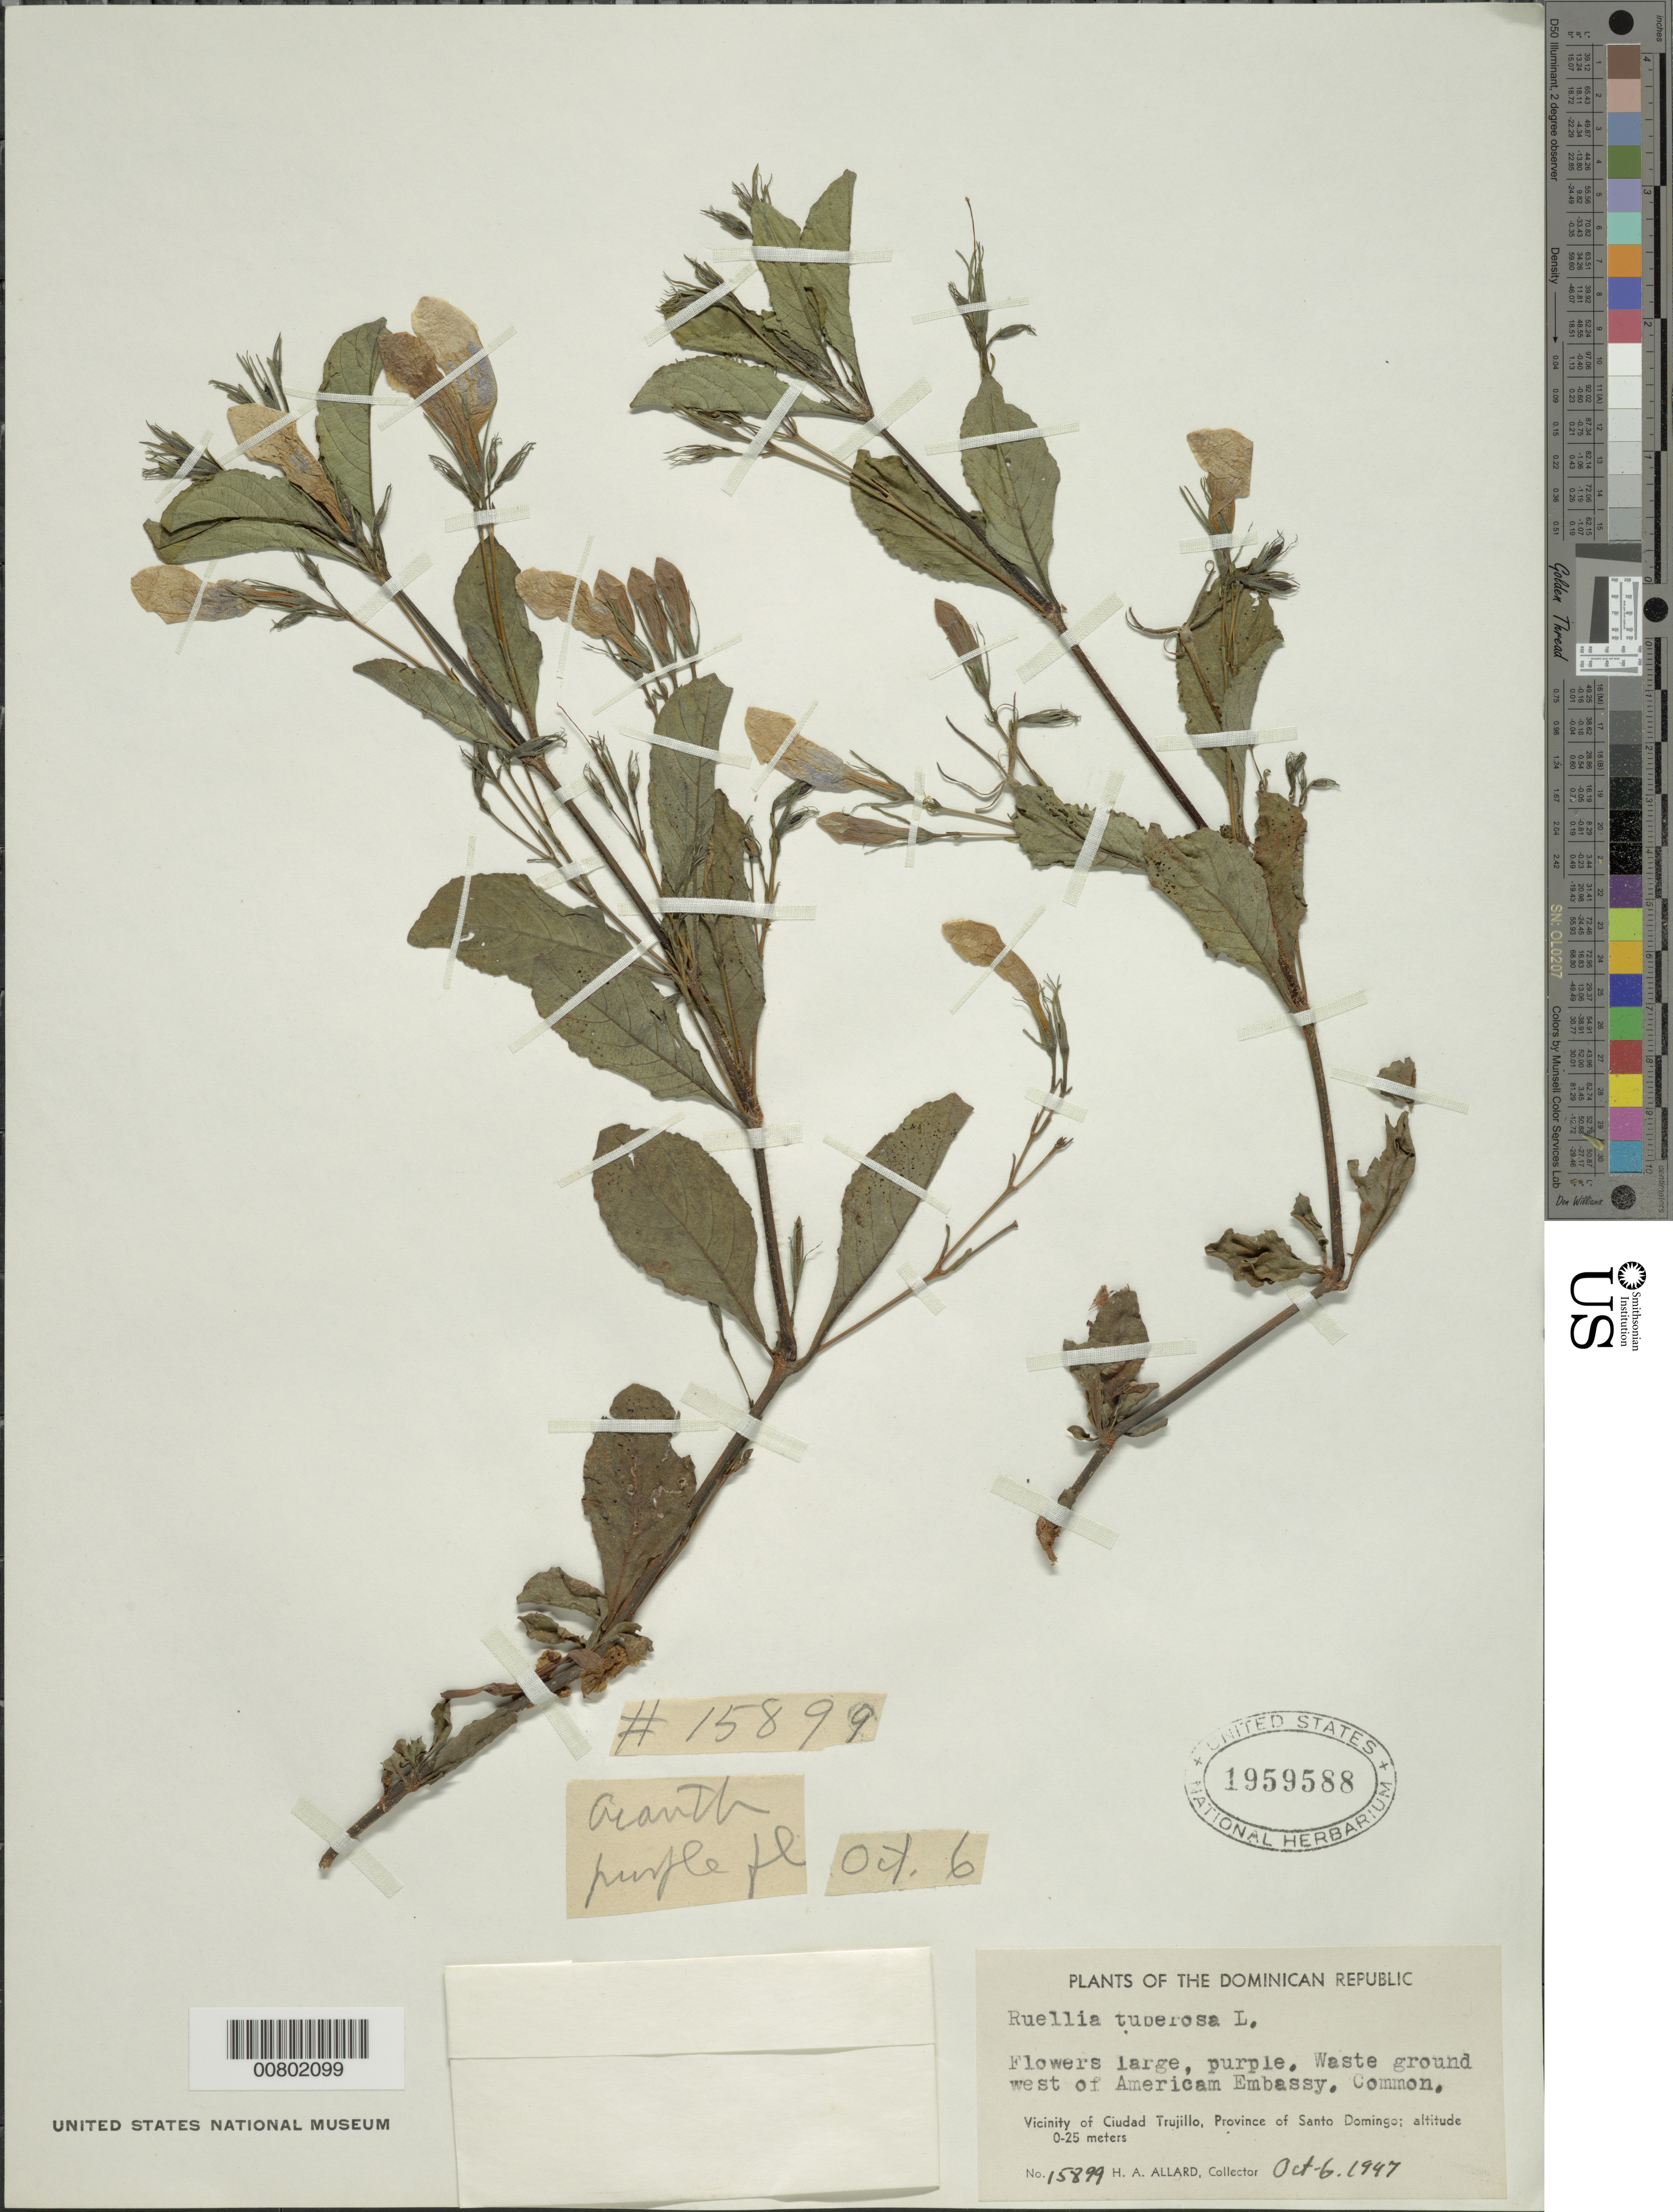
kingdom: Plantae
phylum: Tracheophyta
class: Magnoliopsida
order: Lamiales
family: Acanthaceae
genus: Ruellia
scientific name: Ruellia tuberosa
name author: L.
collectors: H. A. Allard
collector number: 15899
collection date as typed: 06 Oct 1947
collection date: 1947-10-06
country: Dominican Republic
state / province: Distrito Nacional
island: Hispaniola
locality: Vicinity of Santo Domingo, W of American Embassy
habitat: Waste ground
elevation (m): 0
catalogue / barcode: US 1959588